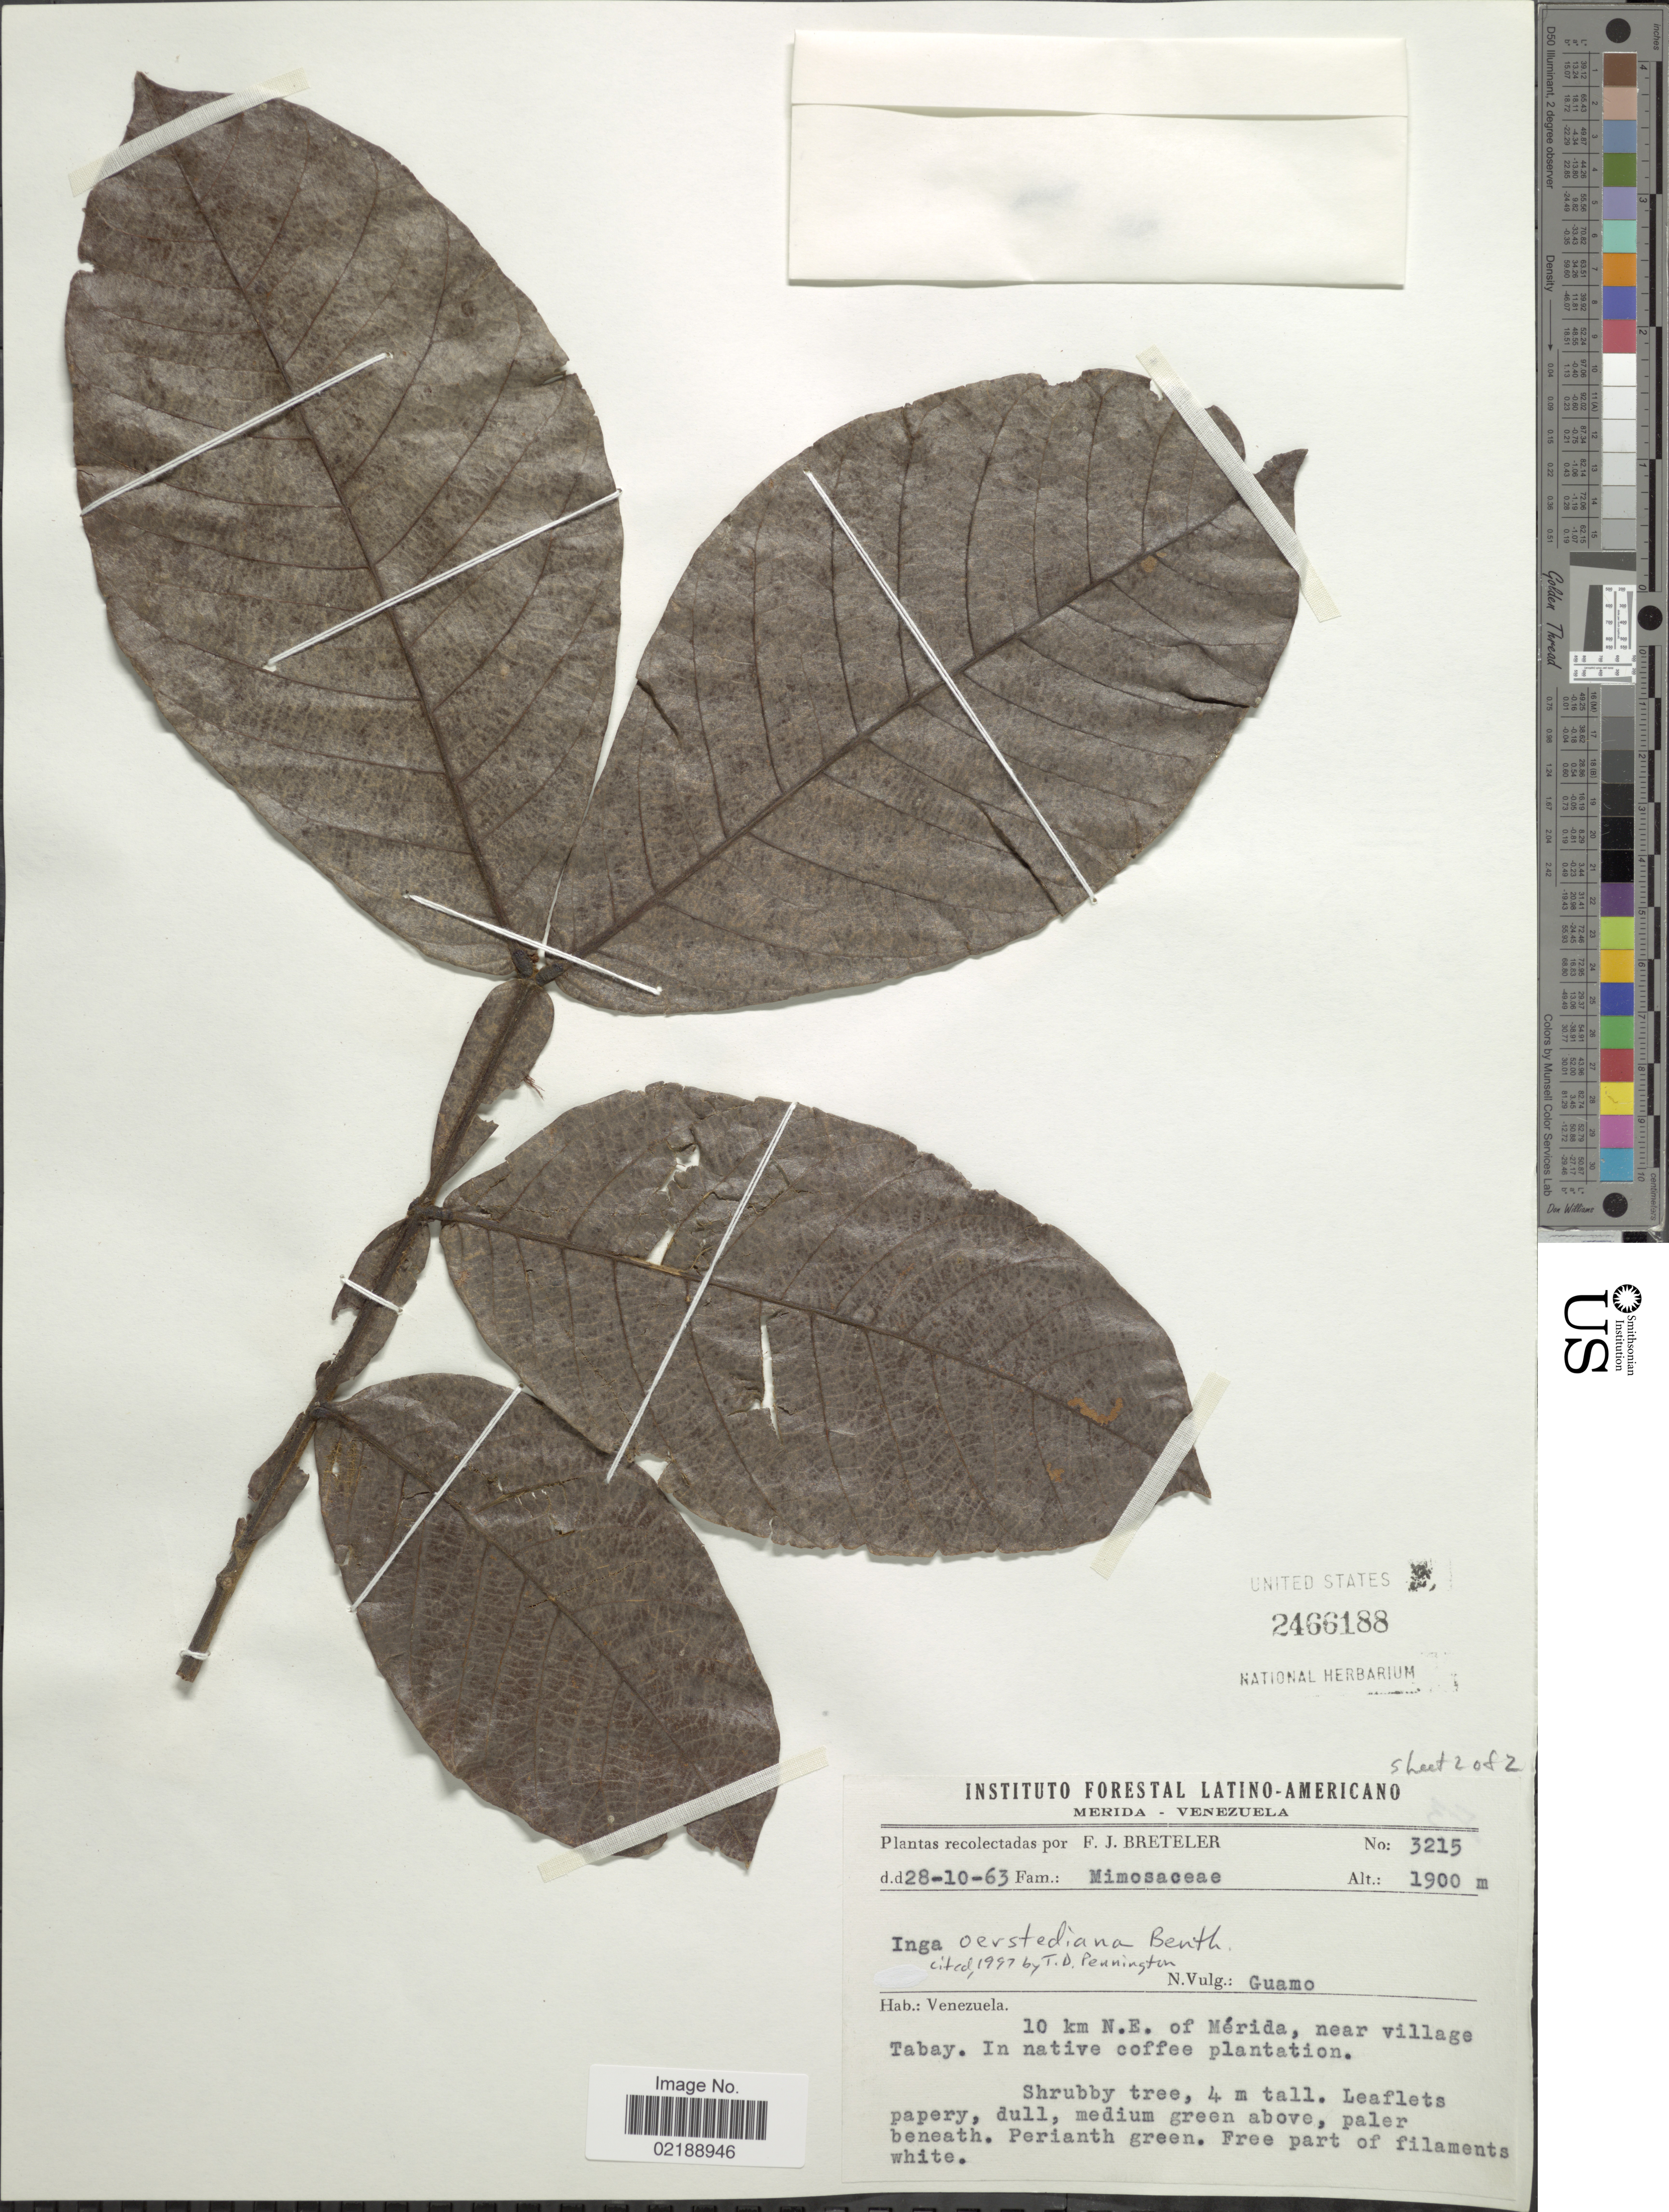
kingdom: Plantae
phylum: Tracheophyta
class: Magnoliopsida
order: Fabales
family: Fabaceae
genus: Inga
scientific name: Inga oerstediana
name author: Benth.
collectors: F. J. Breteler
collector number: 3215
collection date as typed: Transcribed d/m/y: 28/10/63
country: Venezuela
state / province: Mérida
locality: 10 km N.E. of Méirda, near village Tabay. In native coffee plantation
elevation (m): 1900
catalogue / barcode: US 2466188